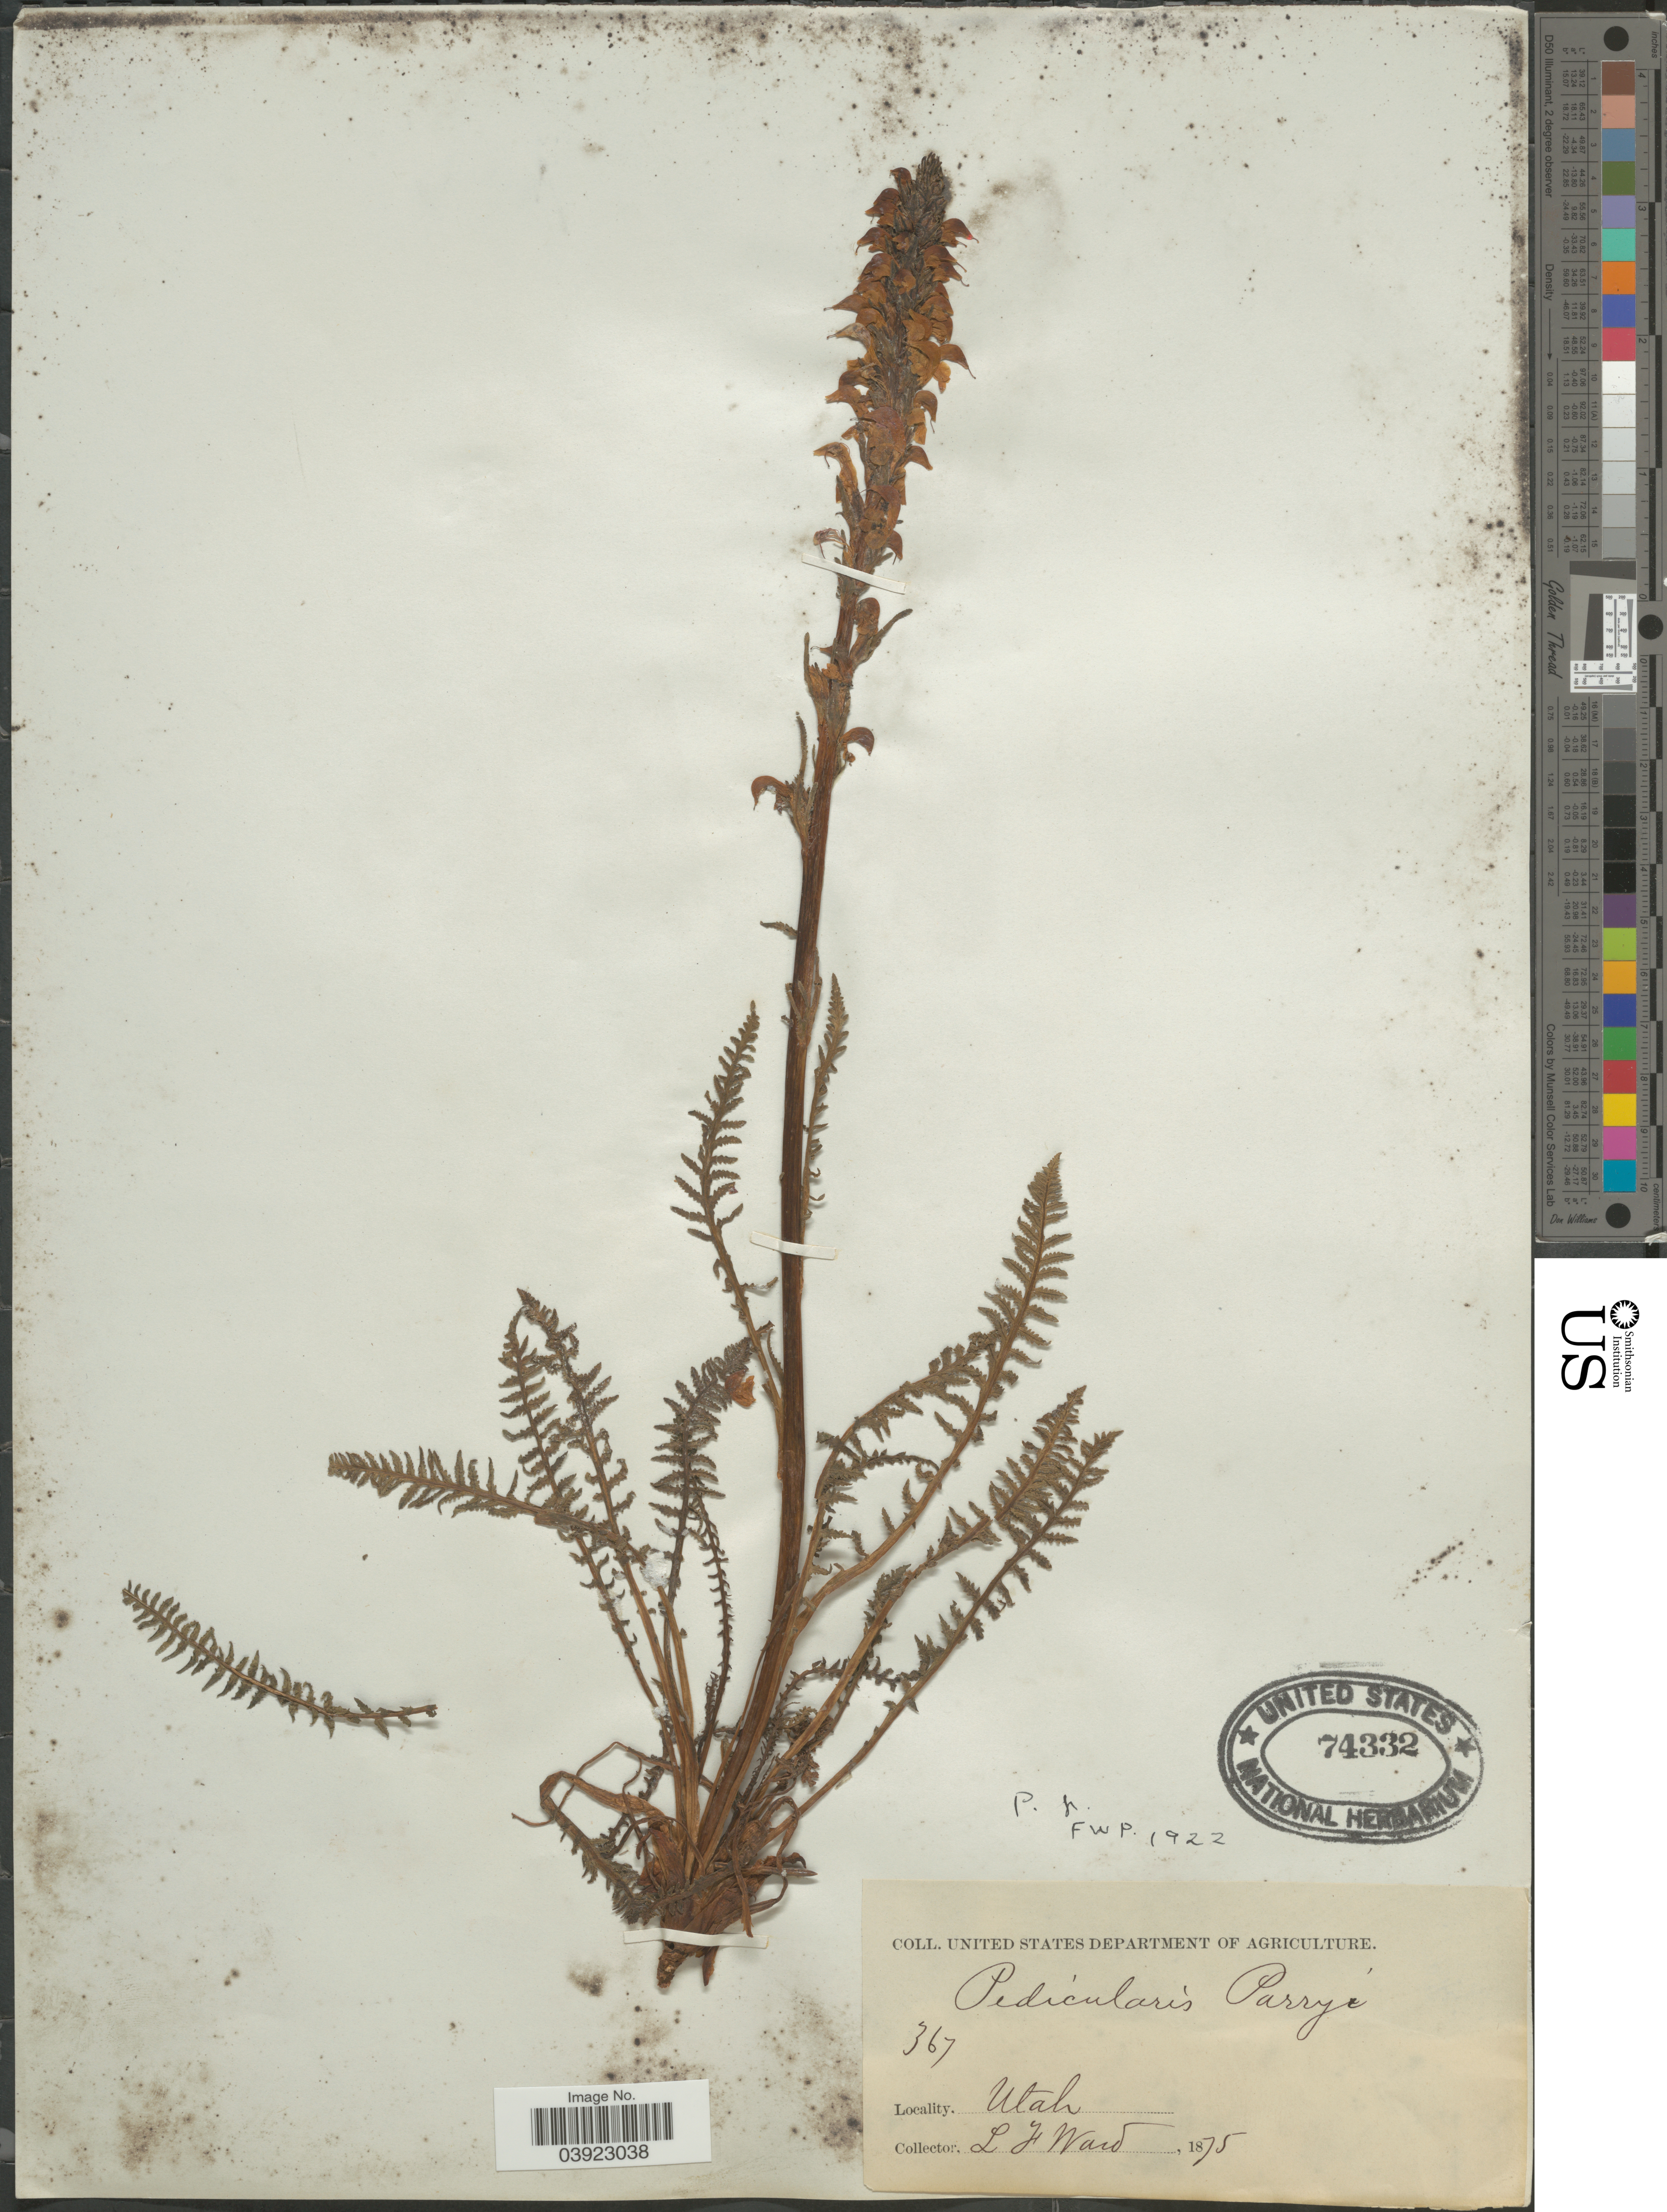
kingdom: Plantae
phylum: Tracheophyta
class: Magnoliopsida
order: Lamiales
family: Orobanchaceae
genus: Pedicularis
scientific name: Pedicularis parryi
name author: A. Gray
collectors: L. Ward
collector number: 367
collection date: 1875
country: United States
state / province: Utah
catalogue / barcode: US 74332